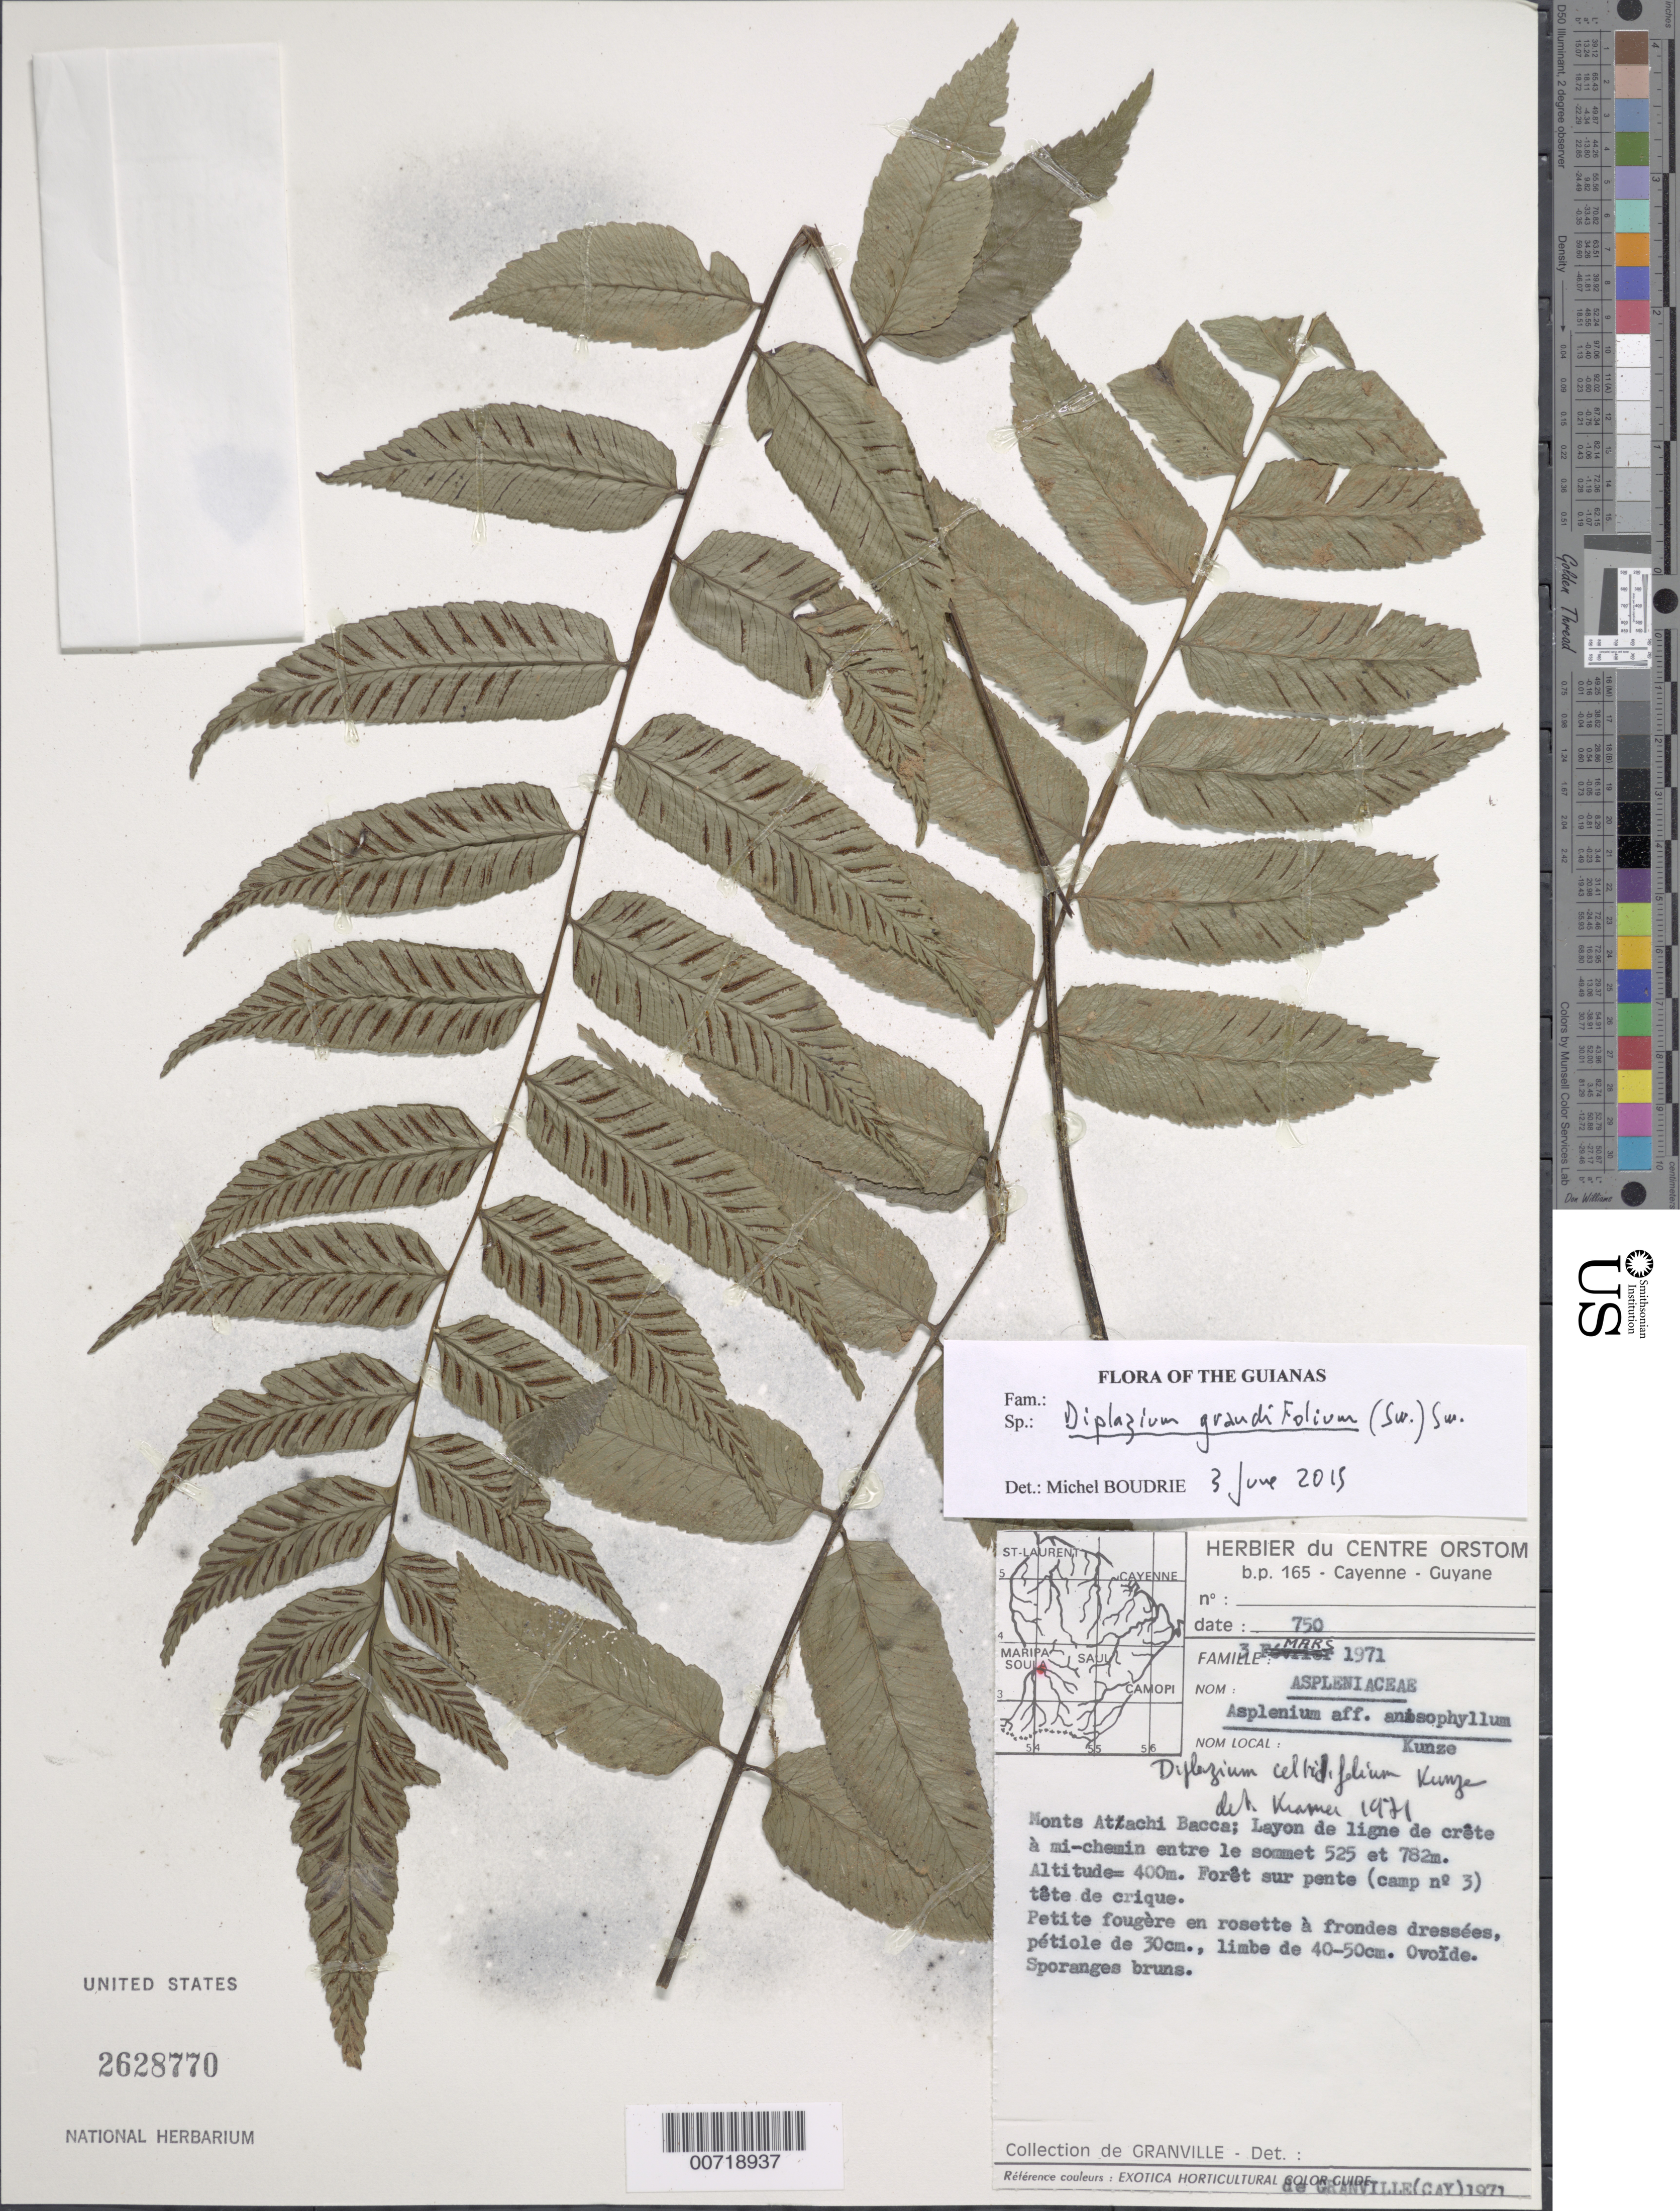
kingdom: Plantae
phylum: Tracheophyta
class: Polypodiopsida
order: Polypodiales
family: Athyriaceae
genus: Diplazium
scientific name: Diplazium grandifolium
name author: Sw.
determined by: Boudrie, M.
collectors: J.-J. de Granville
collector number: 750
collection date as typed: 3-Mar-71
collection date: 1971-03-03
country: French Guiana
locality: Monts Atachi Bacca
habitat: Slope forest along creek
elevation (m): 525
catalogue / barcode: US 2628770